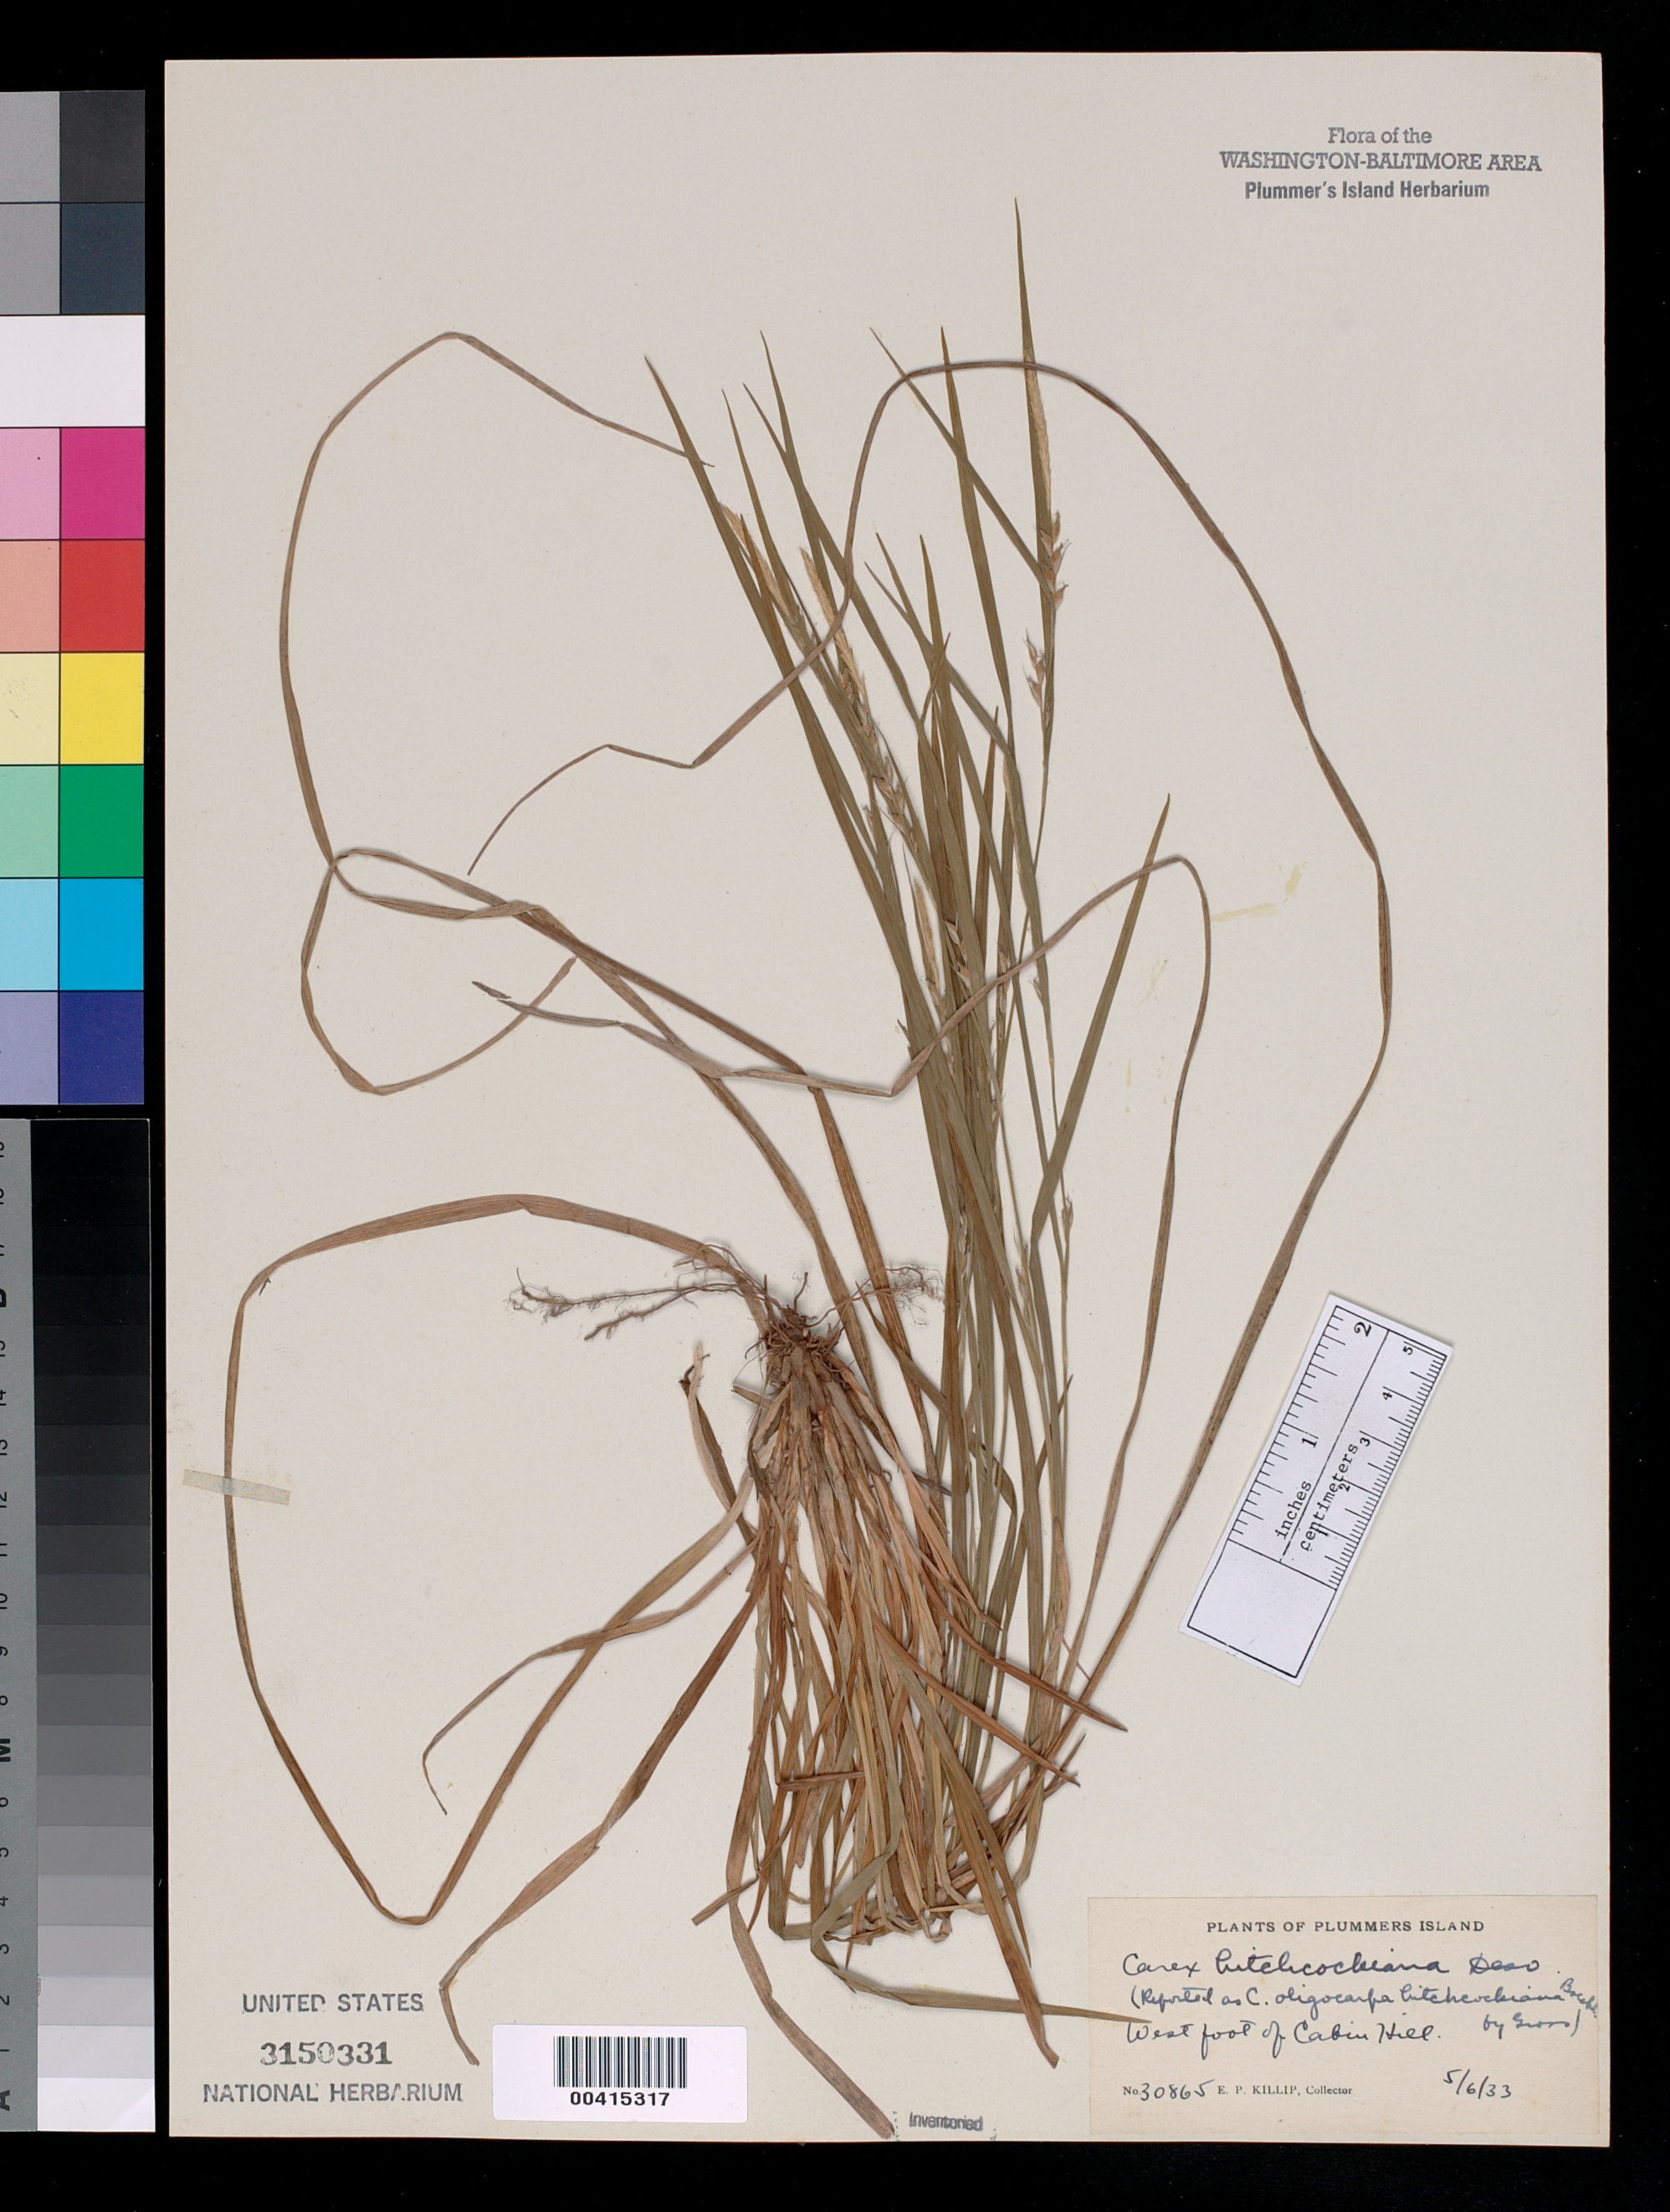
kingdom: Plantae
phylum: Tracheophyta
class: Liliopsida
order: Poales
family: Cyperaceae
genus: Carex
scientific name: Carex hitchcockiana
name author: Dewey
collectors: E. P. Killip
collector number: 30865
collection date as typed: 06 May 1933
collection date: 1933-05-06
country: United States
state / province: Maryland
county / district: Montgomery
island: Plummers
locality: Plummer's Island; west foot of Cabin Hill Plummers Island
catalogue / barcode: US 3150331